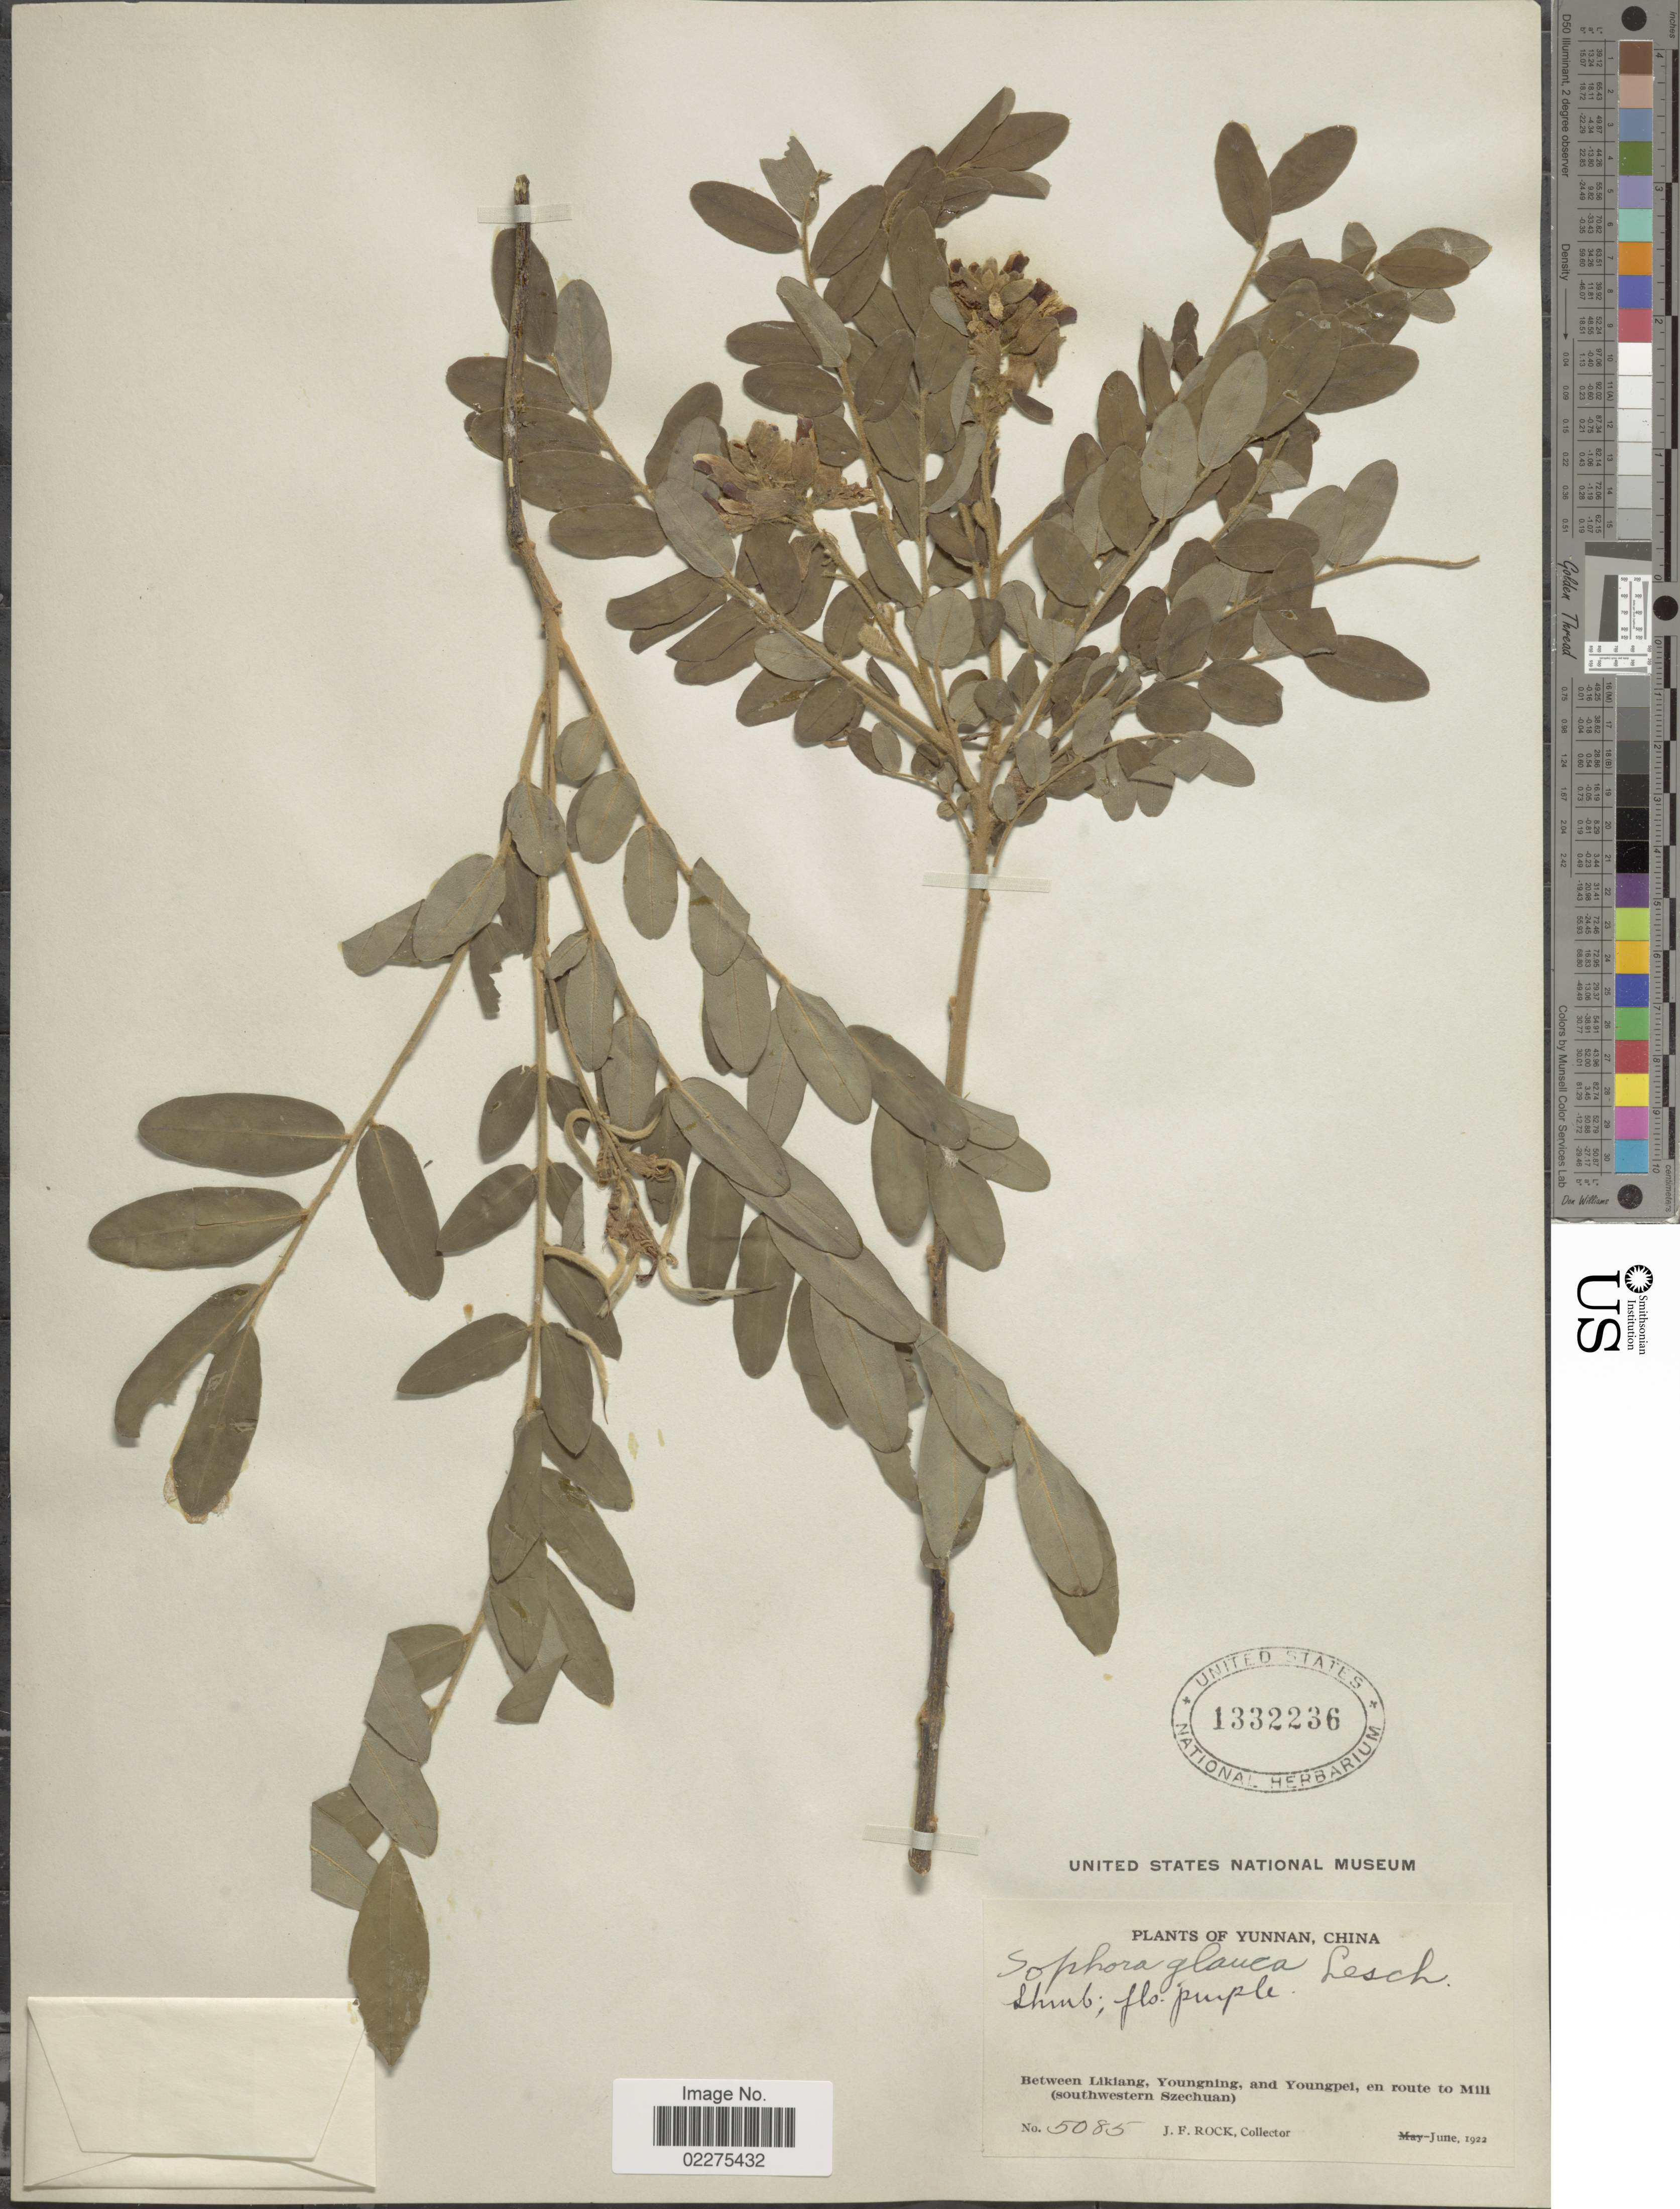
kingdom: Plantae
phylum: Tracheophyta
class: Magnoliopsida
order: Fabales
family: Fabaceae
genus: Sophora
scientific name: Sophora velutina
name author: Lindl.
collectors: J. Rock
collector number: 5085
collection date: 1922-06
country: China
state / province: Yunnan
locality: Between Likiang, Youngning, and Youngpei, en route to Mili (southwestern Szechuan)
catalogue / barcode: US 1332236